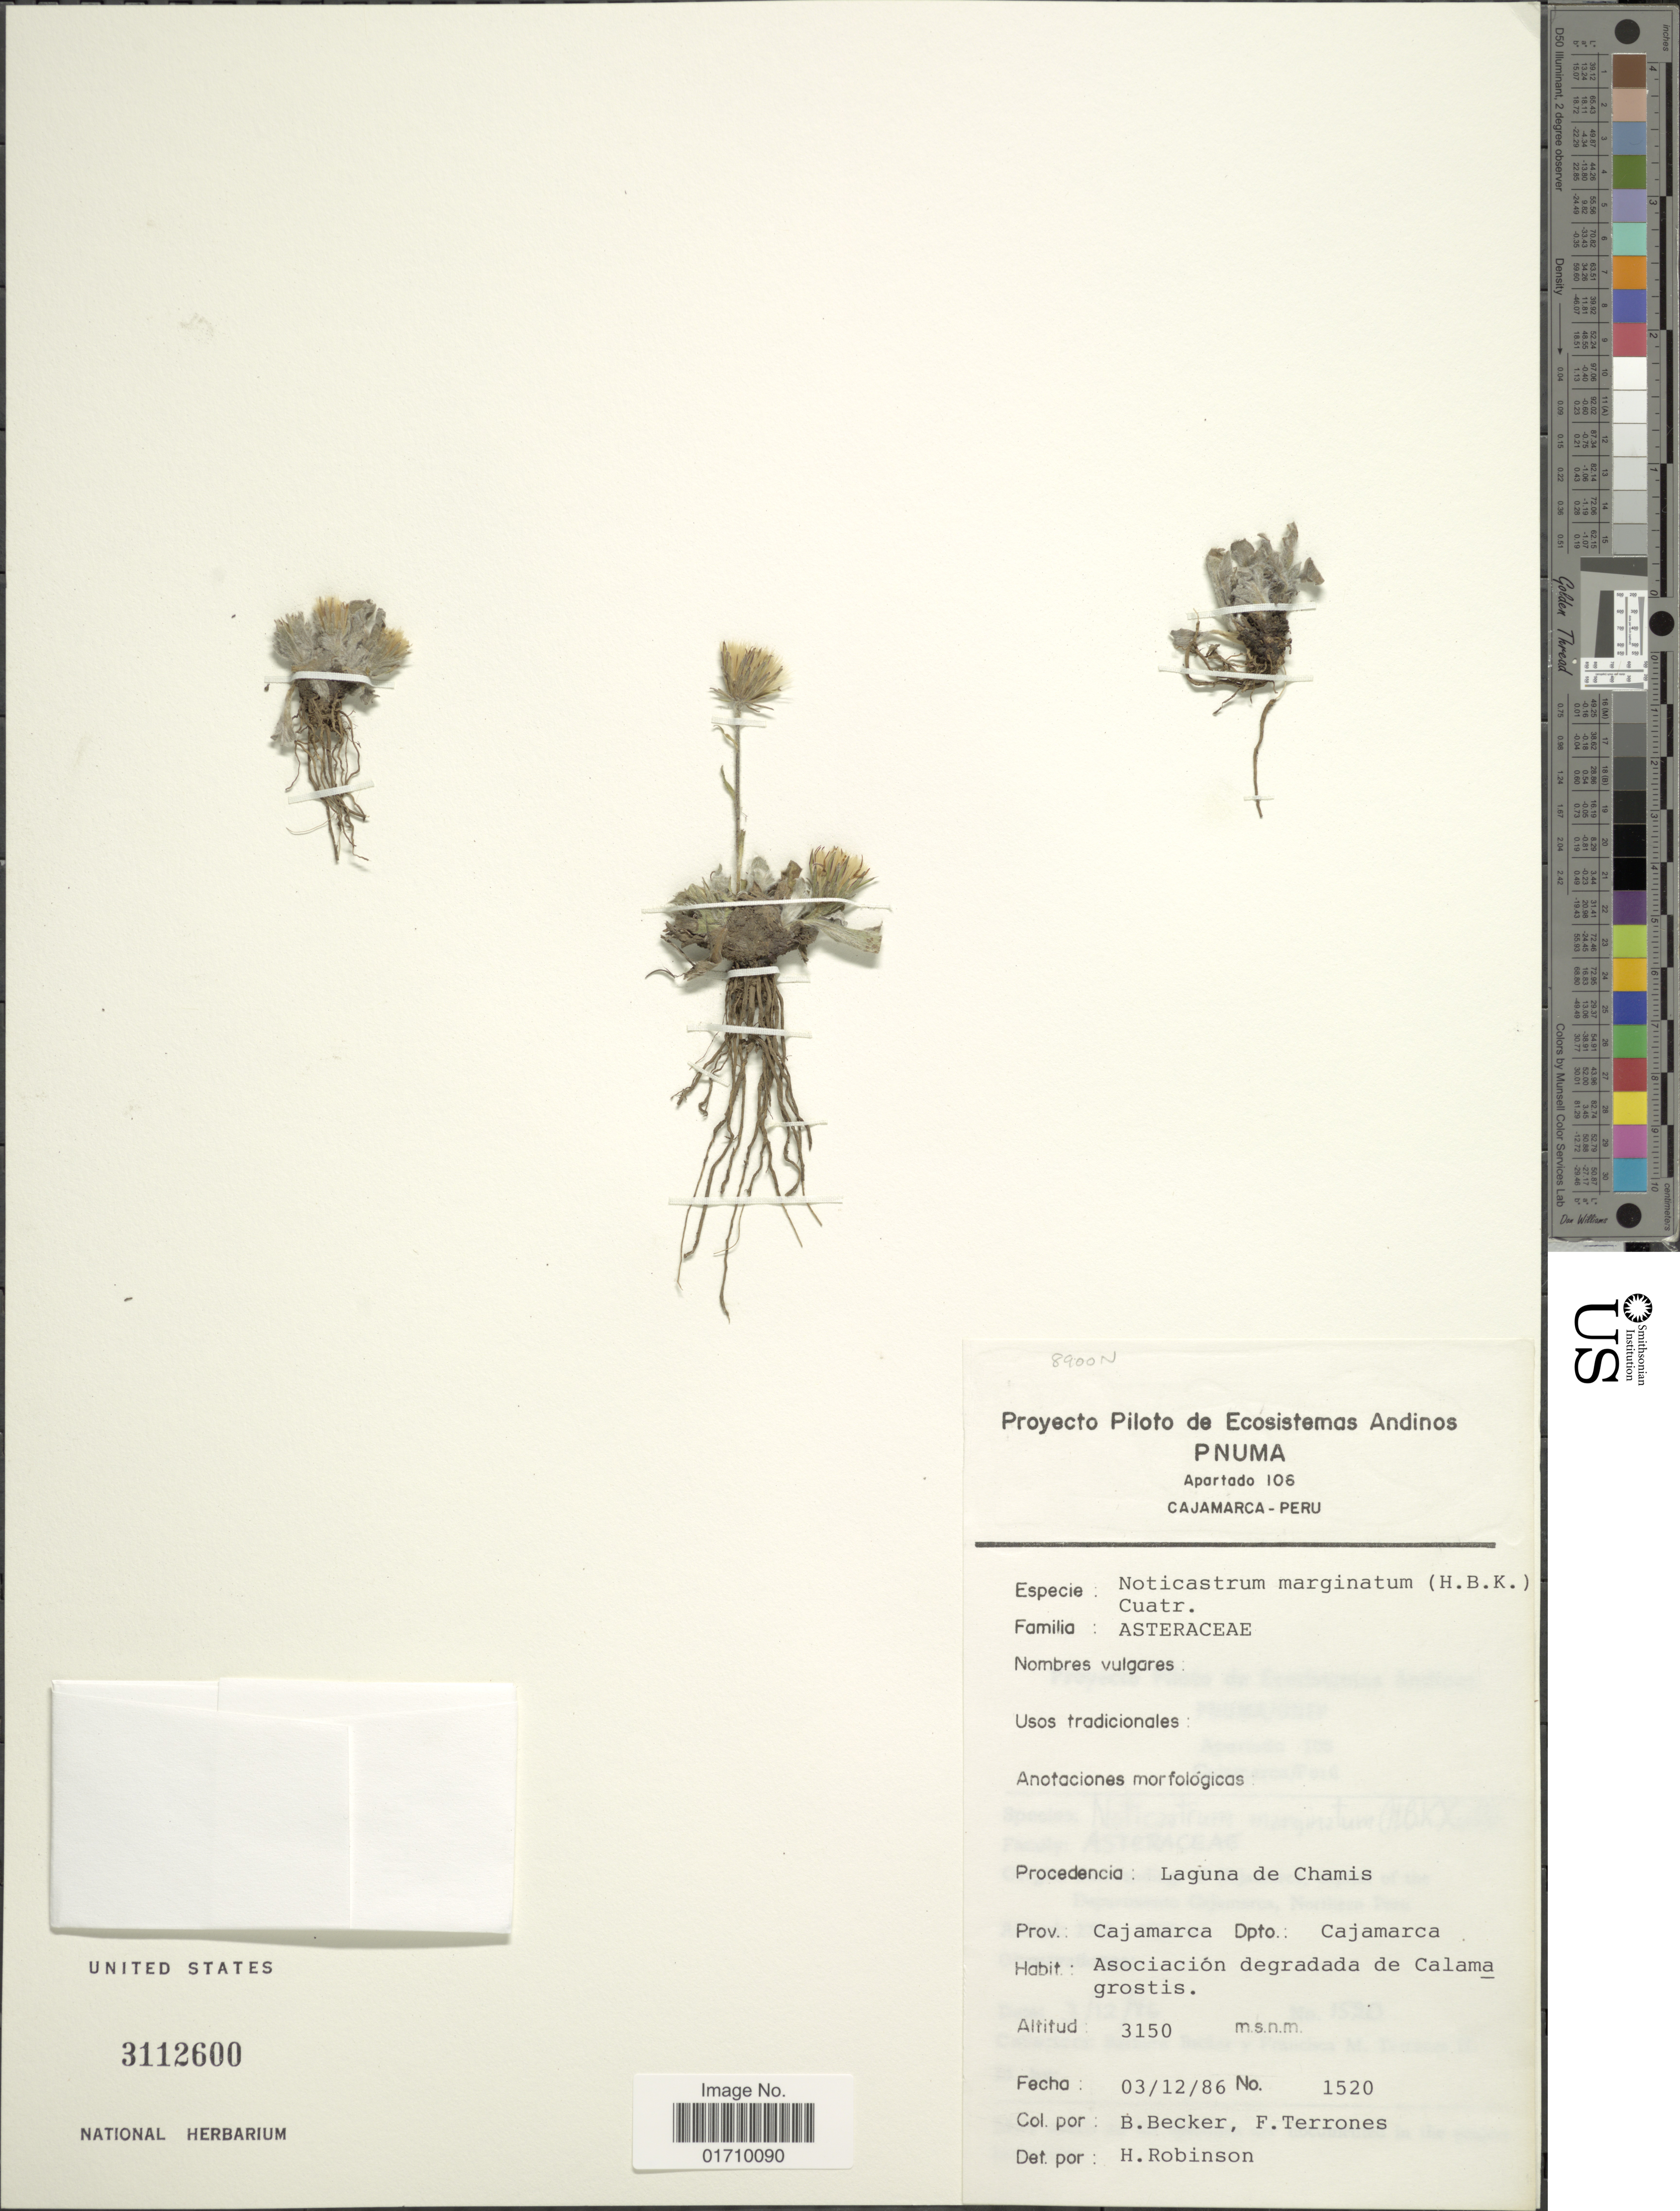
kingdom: Plantae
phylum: Tracheophyta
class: Magnoliopsida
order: Asterales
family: Asteraceae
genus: Noticastrum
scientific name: Noticastrum marginatum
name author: (Kunth) Cuatrec.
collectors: B. Becker & F. Terrones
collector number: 1520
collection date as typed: Transcribed d/m/y: 3/12/86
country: Peru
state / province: Cajamarca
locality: Laguna de Chamis, Dpto. Cajamarca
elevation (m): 3150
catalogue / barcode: US 3112600